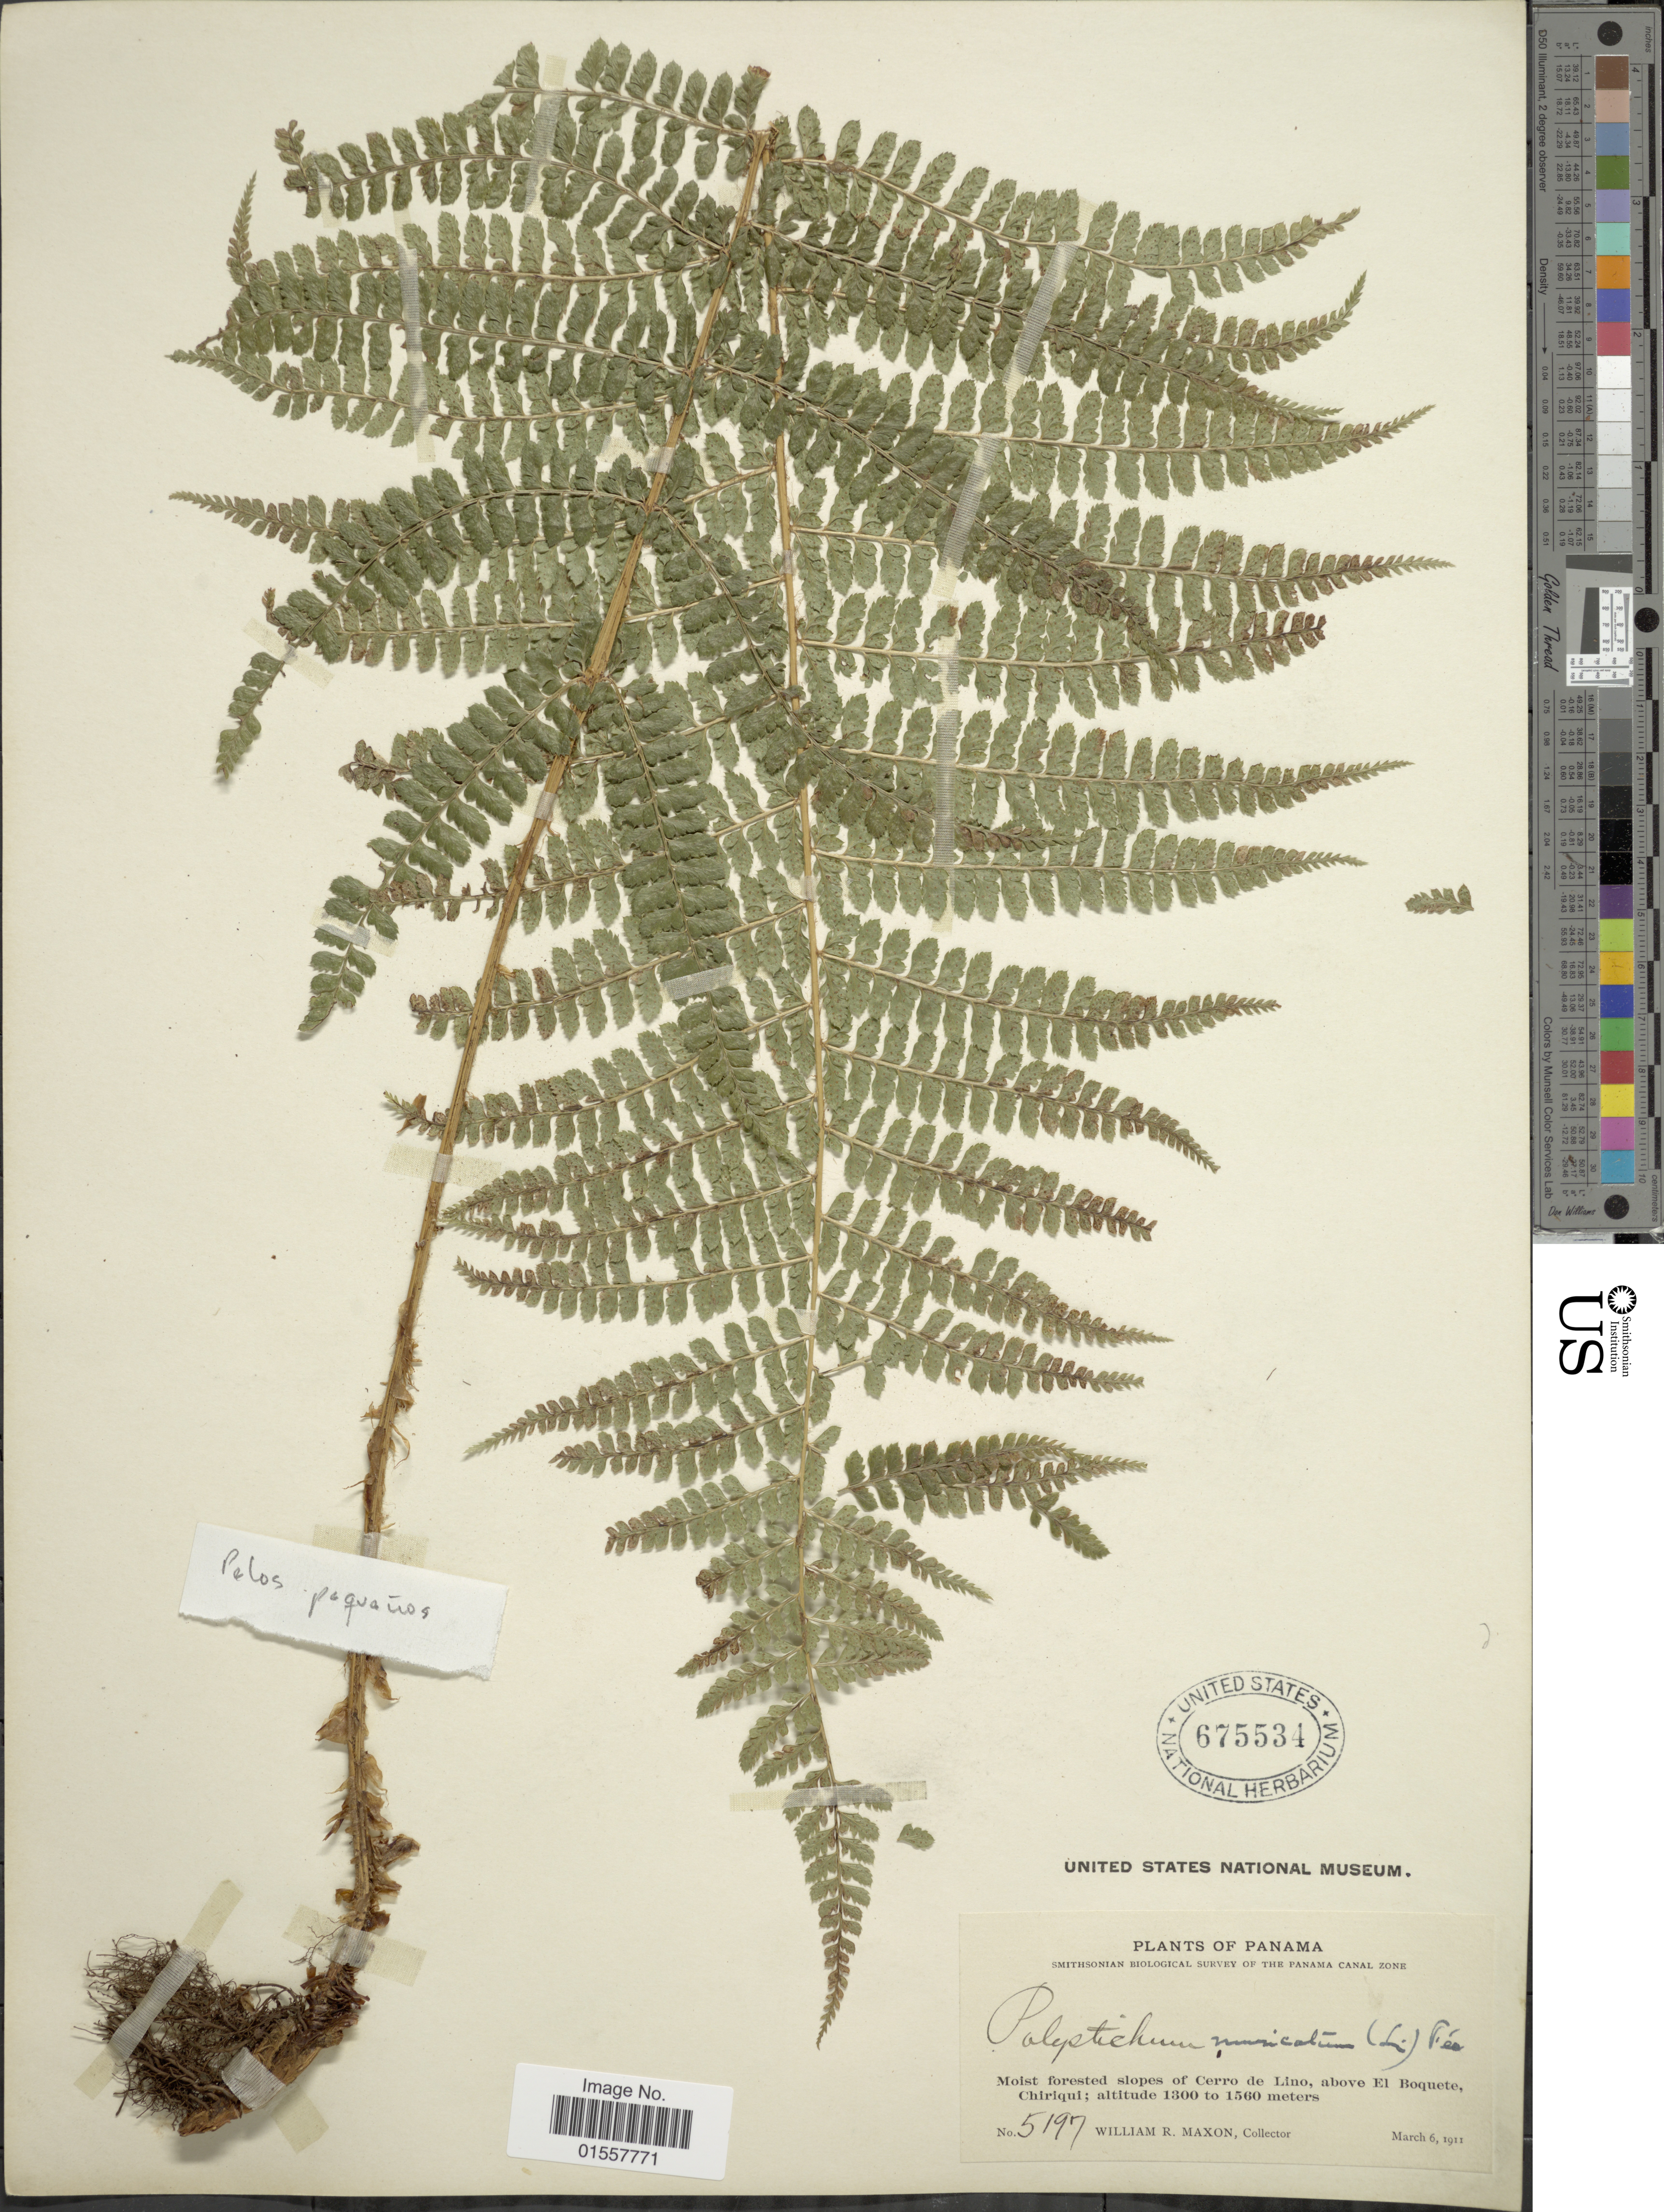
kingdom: Plantae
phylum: Tracheophyta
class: Polypodiopsida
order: Polypodiales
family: Dryopteridaceae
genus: Polystichum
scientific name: Polystichum muricatum var. muricatum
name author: (L.) Fée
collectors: W. R. Maxon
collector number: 5197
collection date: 1911-03-06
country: Panama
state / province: Chiriqui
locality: Moist forested slopes of Cerro de Lino, above El Boquete, Chiriqui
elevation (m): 1300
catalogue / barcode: US 675534